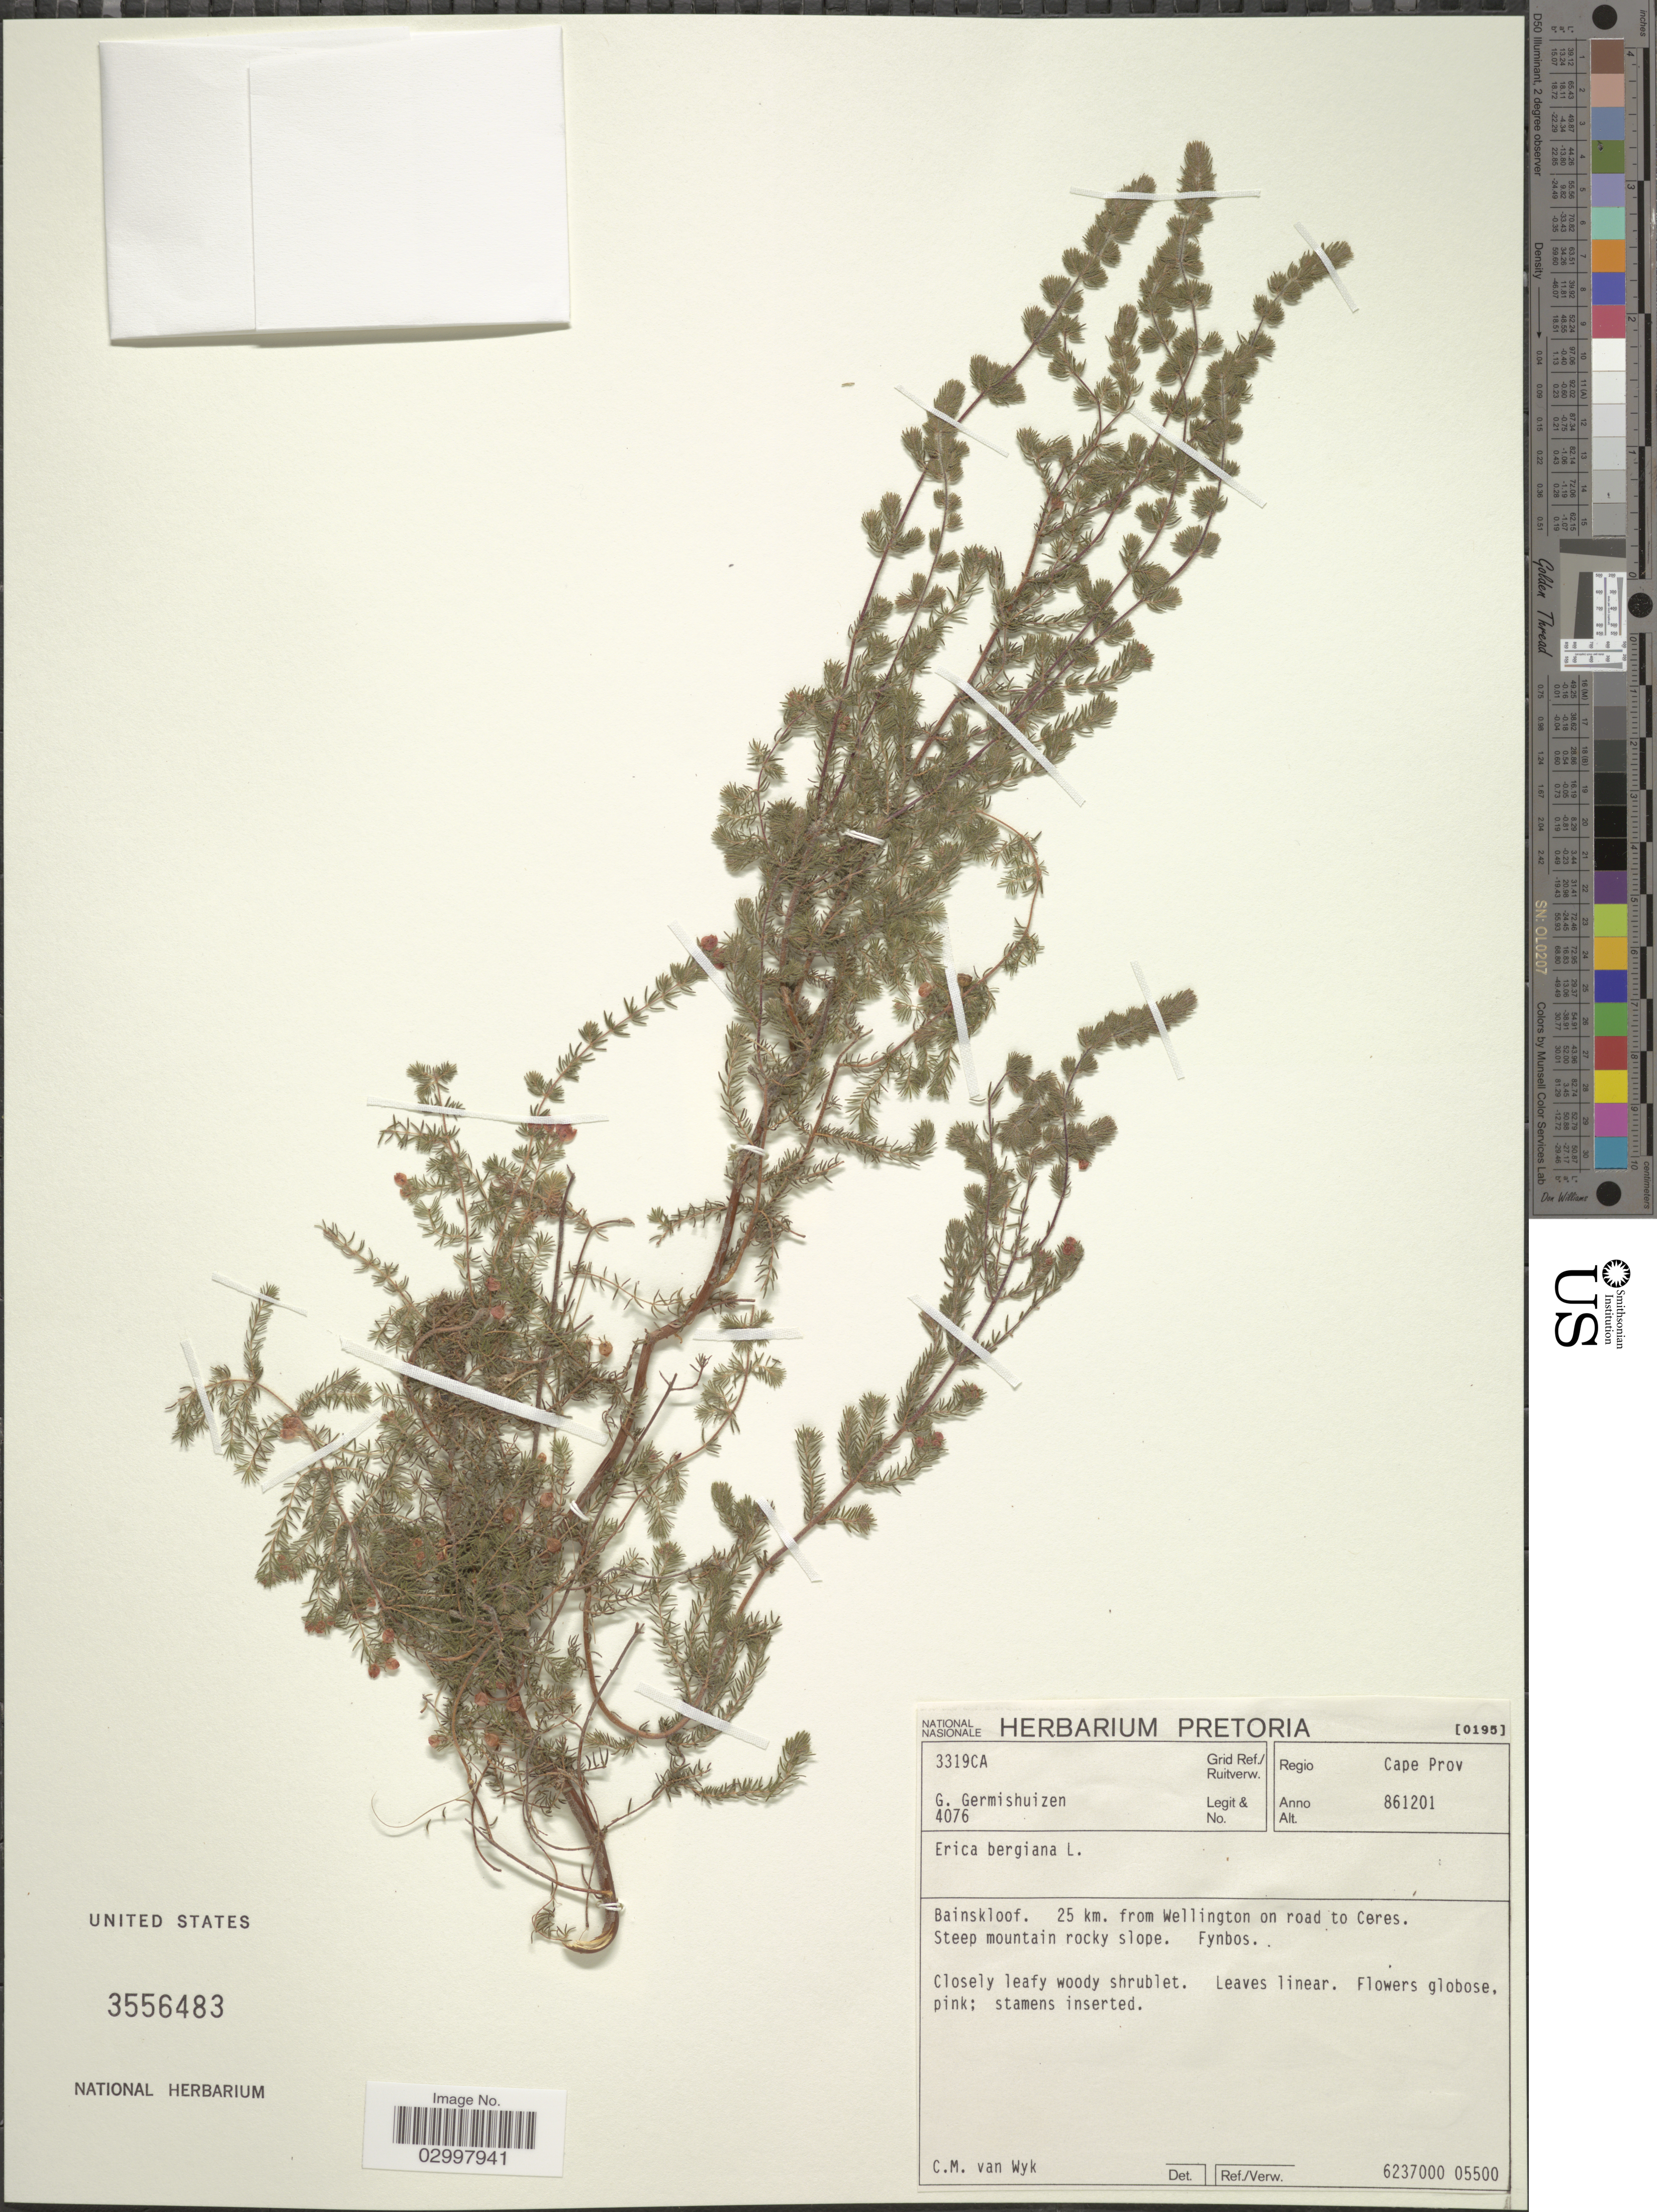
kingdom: Plantae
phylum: Tracheophyta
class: Magnoliopsida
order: Ericales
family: Ericaceae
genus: Erica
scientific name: Erica bergiana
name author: L.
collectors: G. Germishuizen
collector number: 4076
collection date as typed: Transcribed d/m/y: 1/12/86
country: South Africa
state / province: Western Cape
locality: Regio Cape Prov. Grid Ref./Ruitverw. 3319CA. Bainskloof. 25km. from Wellington on road to Ceres.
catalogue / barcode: US 3556483